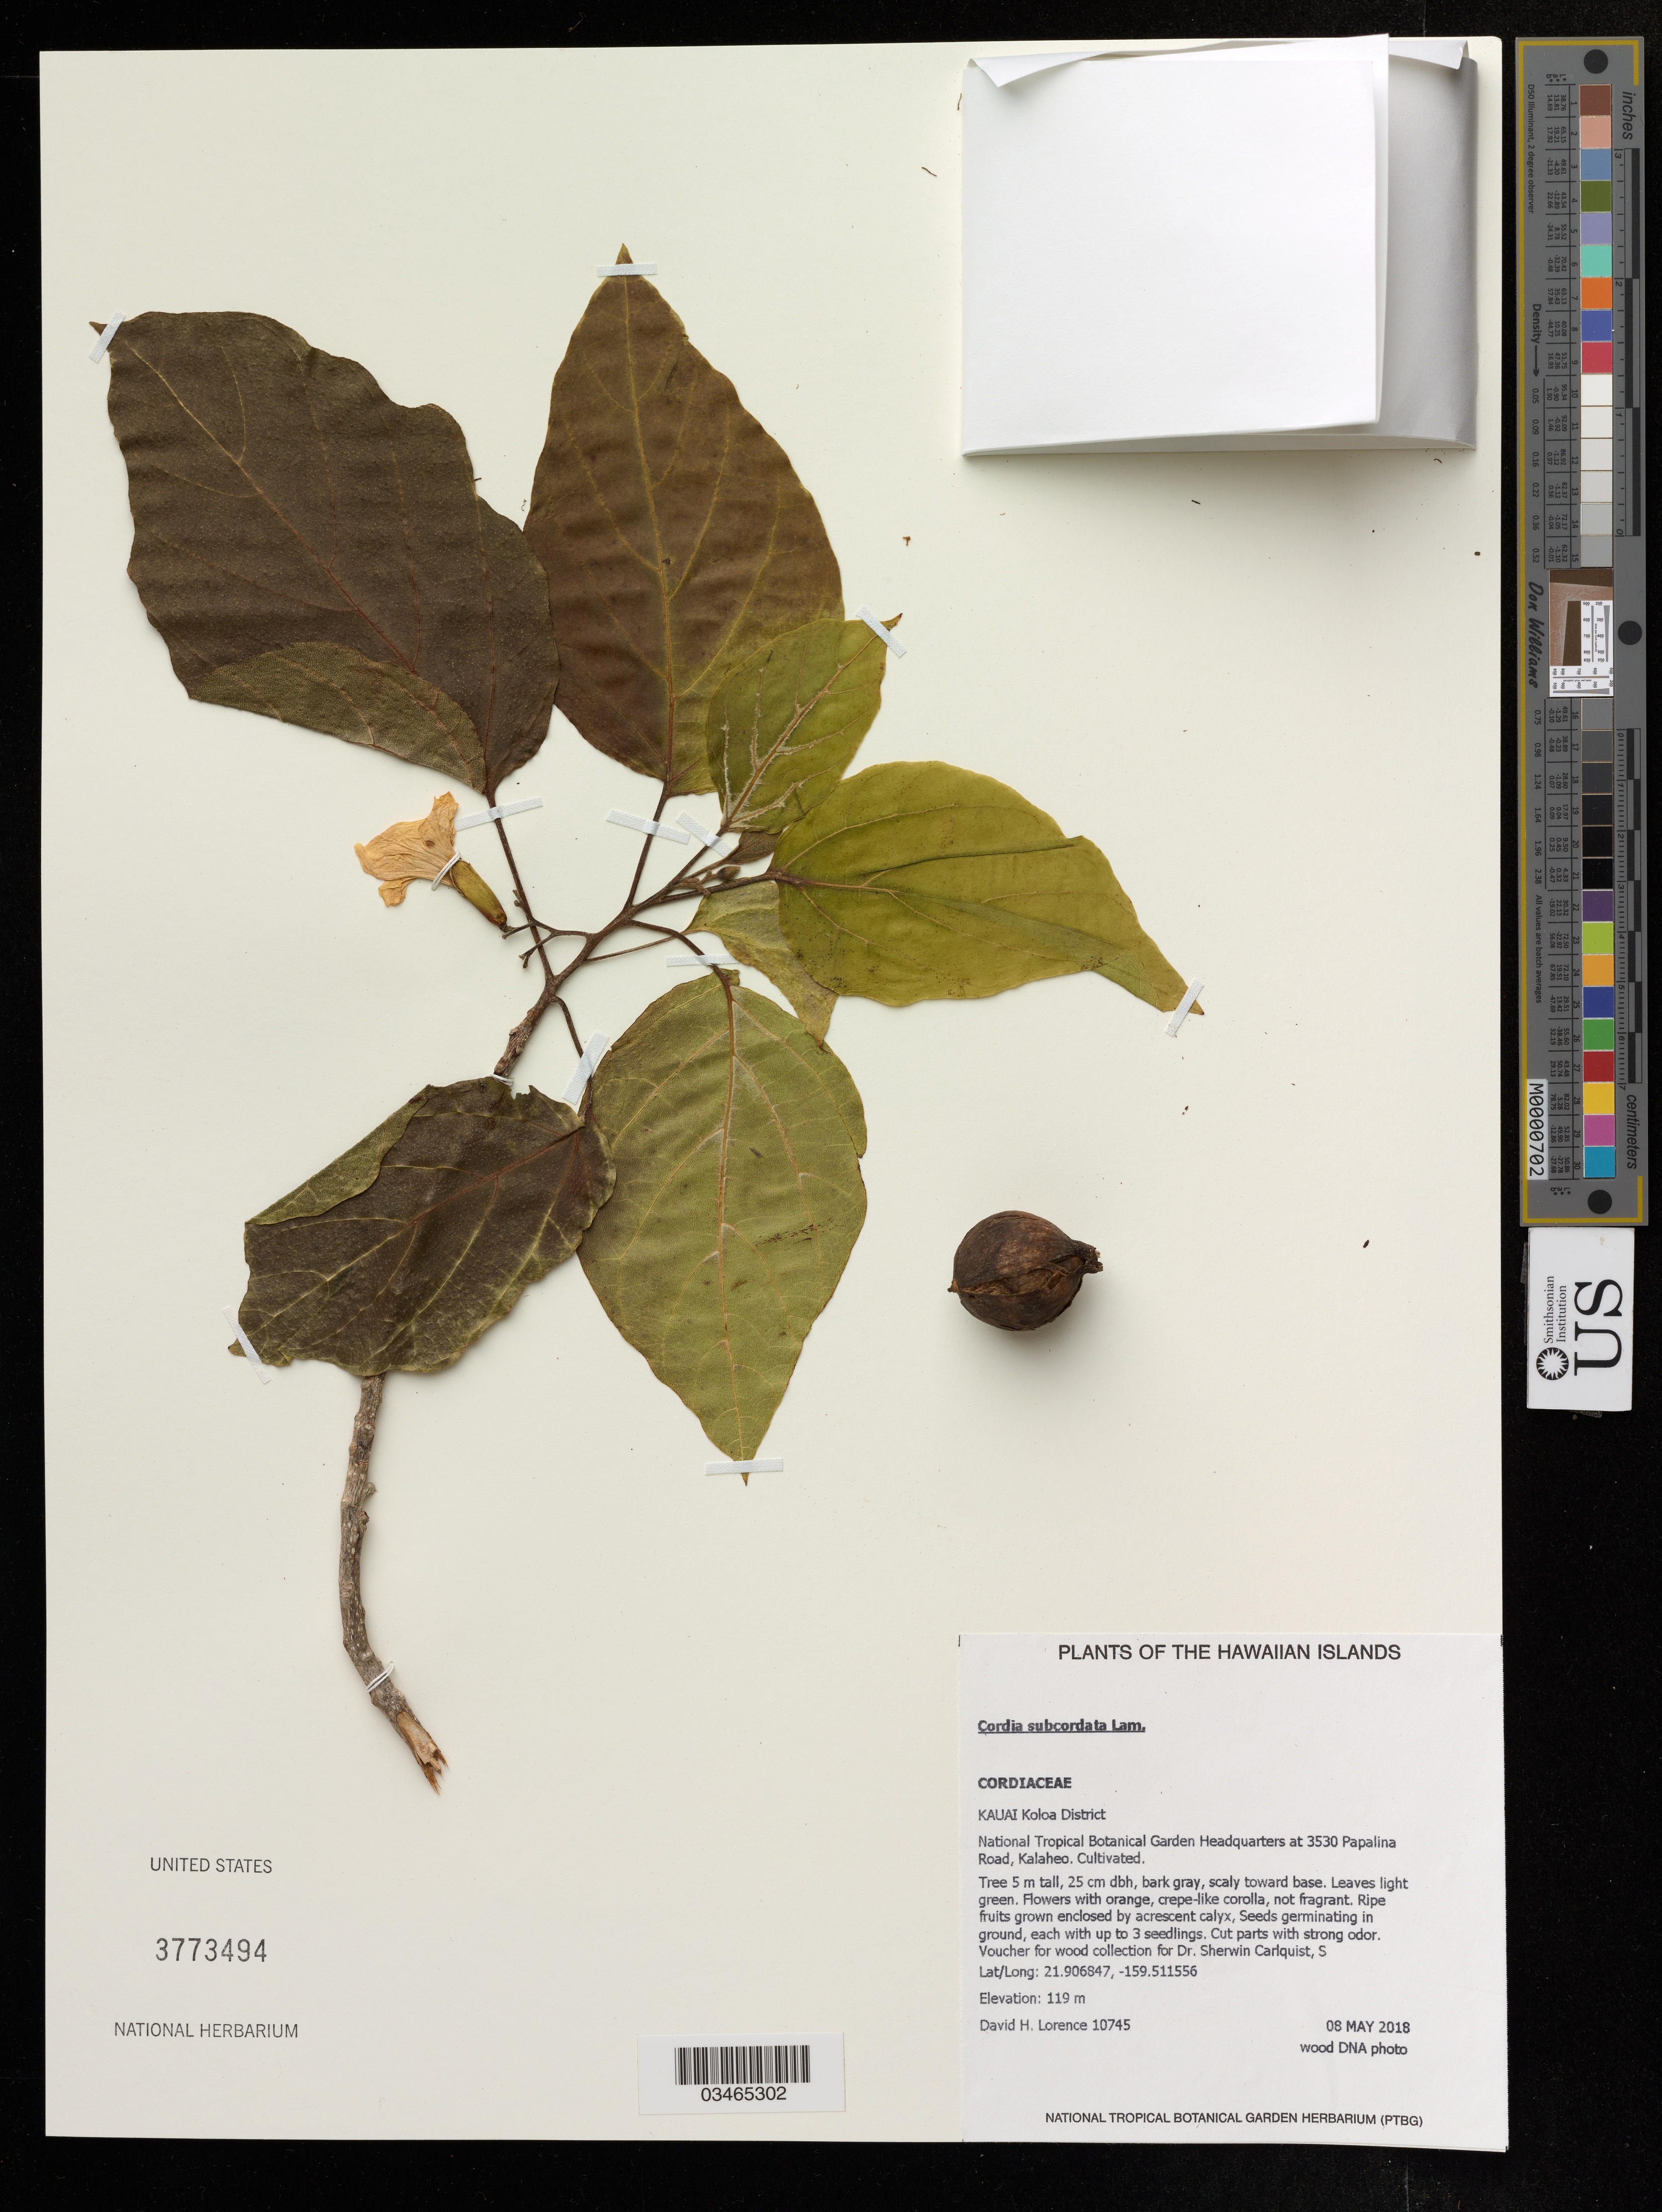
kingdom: Plantae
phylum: Tracheophyta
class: Magnoliopsida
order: Boraginales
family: Cordiaceae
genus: Cordia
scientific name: Cordia subcordata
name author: Lam.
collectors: D. Lorence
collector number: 10745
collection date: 2018-05-08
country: United States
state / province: Hawaii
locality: Kauai Koloa District, National Tropical Botanical Garden Headquarters at 3530 Papalina Road, Kalaheo.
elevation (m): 119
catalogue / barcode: US 3773494